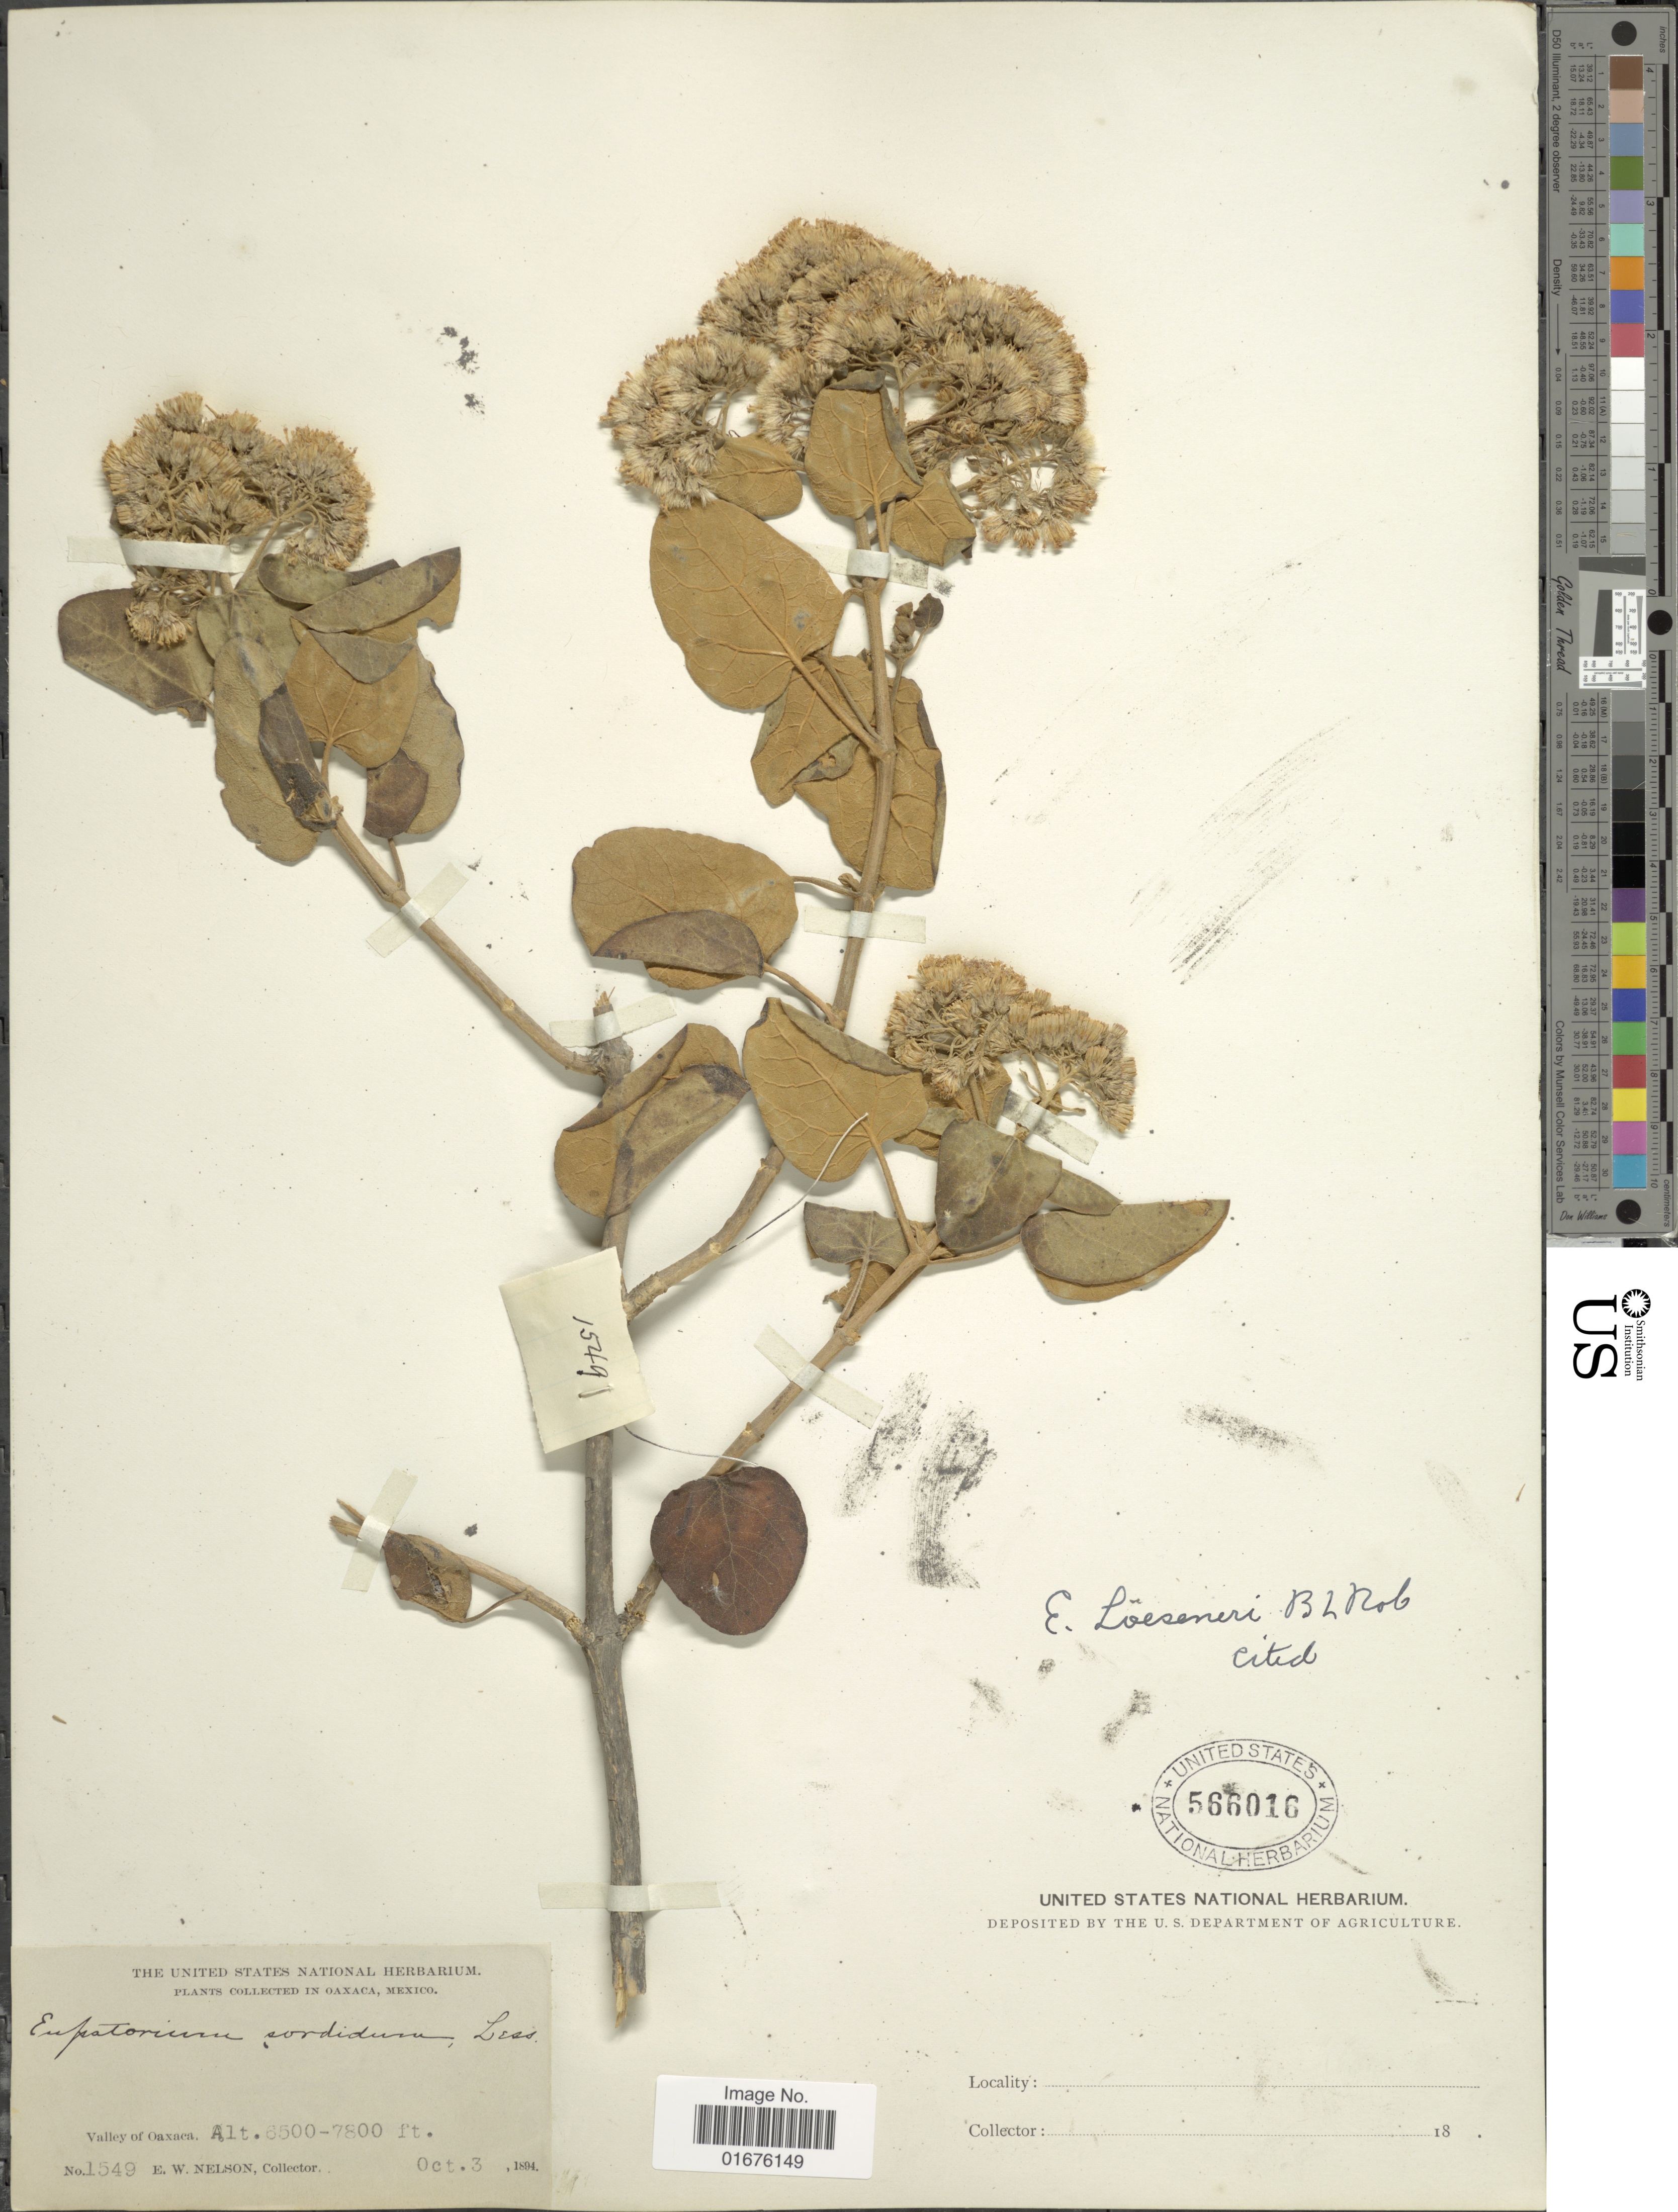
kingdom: Plantae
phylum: Tracheophyta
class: Magnoliopsida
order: Asterales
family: Asteraceae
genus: Ageratina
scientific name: Ageratina loeseneri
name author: (B.L. Rob.) R.M. King & H. Rob.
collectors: E. W. Nelson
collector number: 1549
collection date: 1894-10-03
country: Mexico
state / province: Oaxaca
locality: Valley of Oaxaca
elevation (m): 1981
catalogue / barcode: US 566016